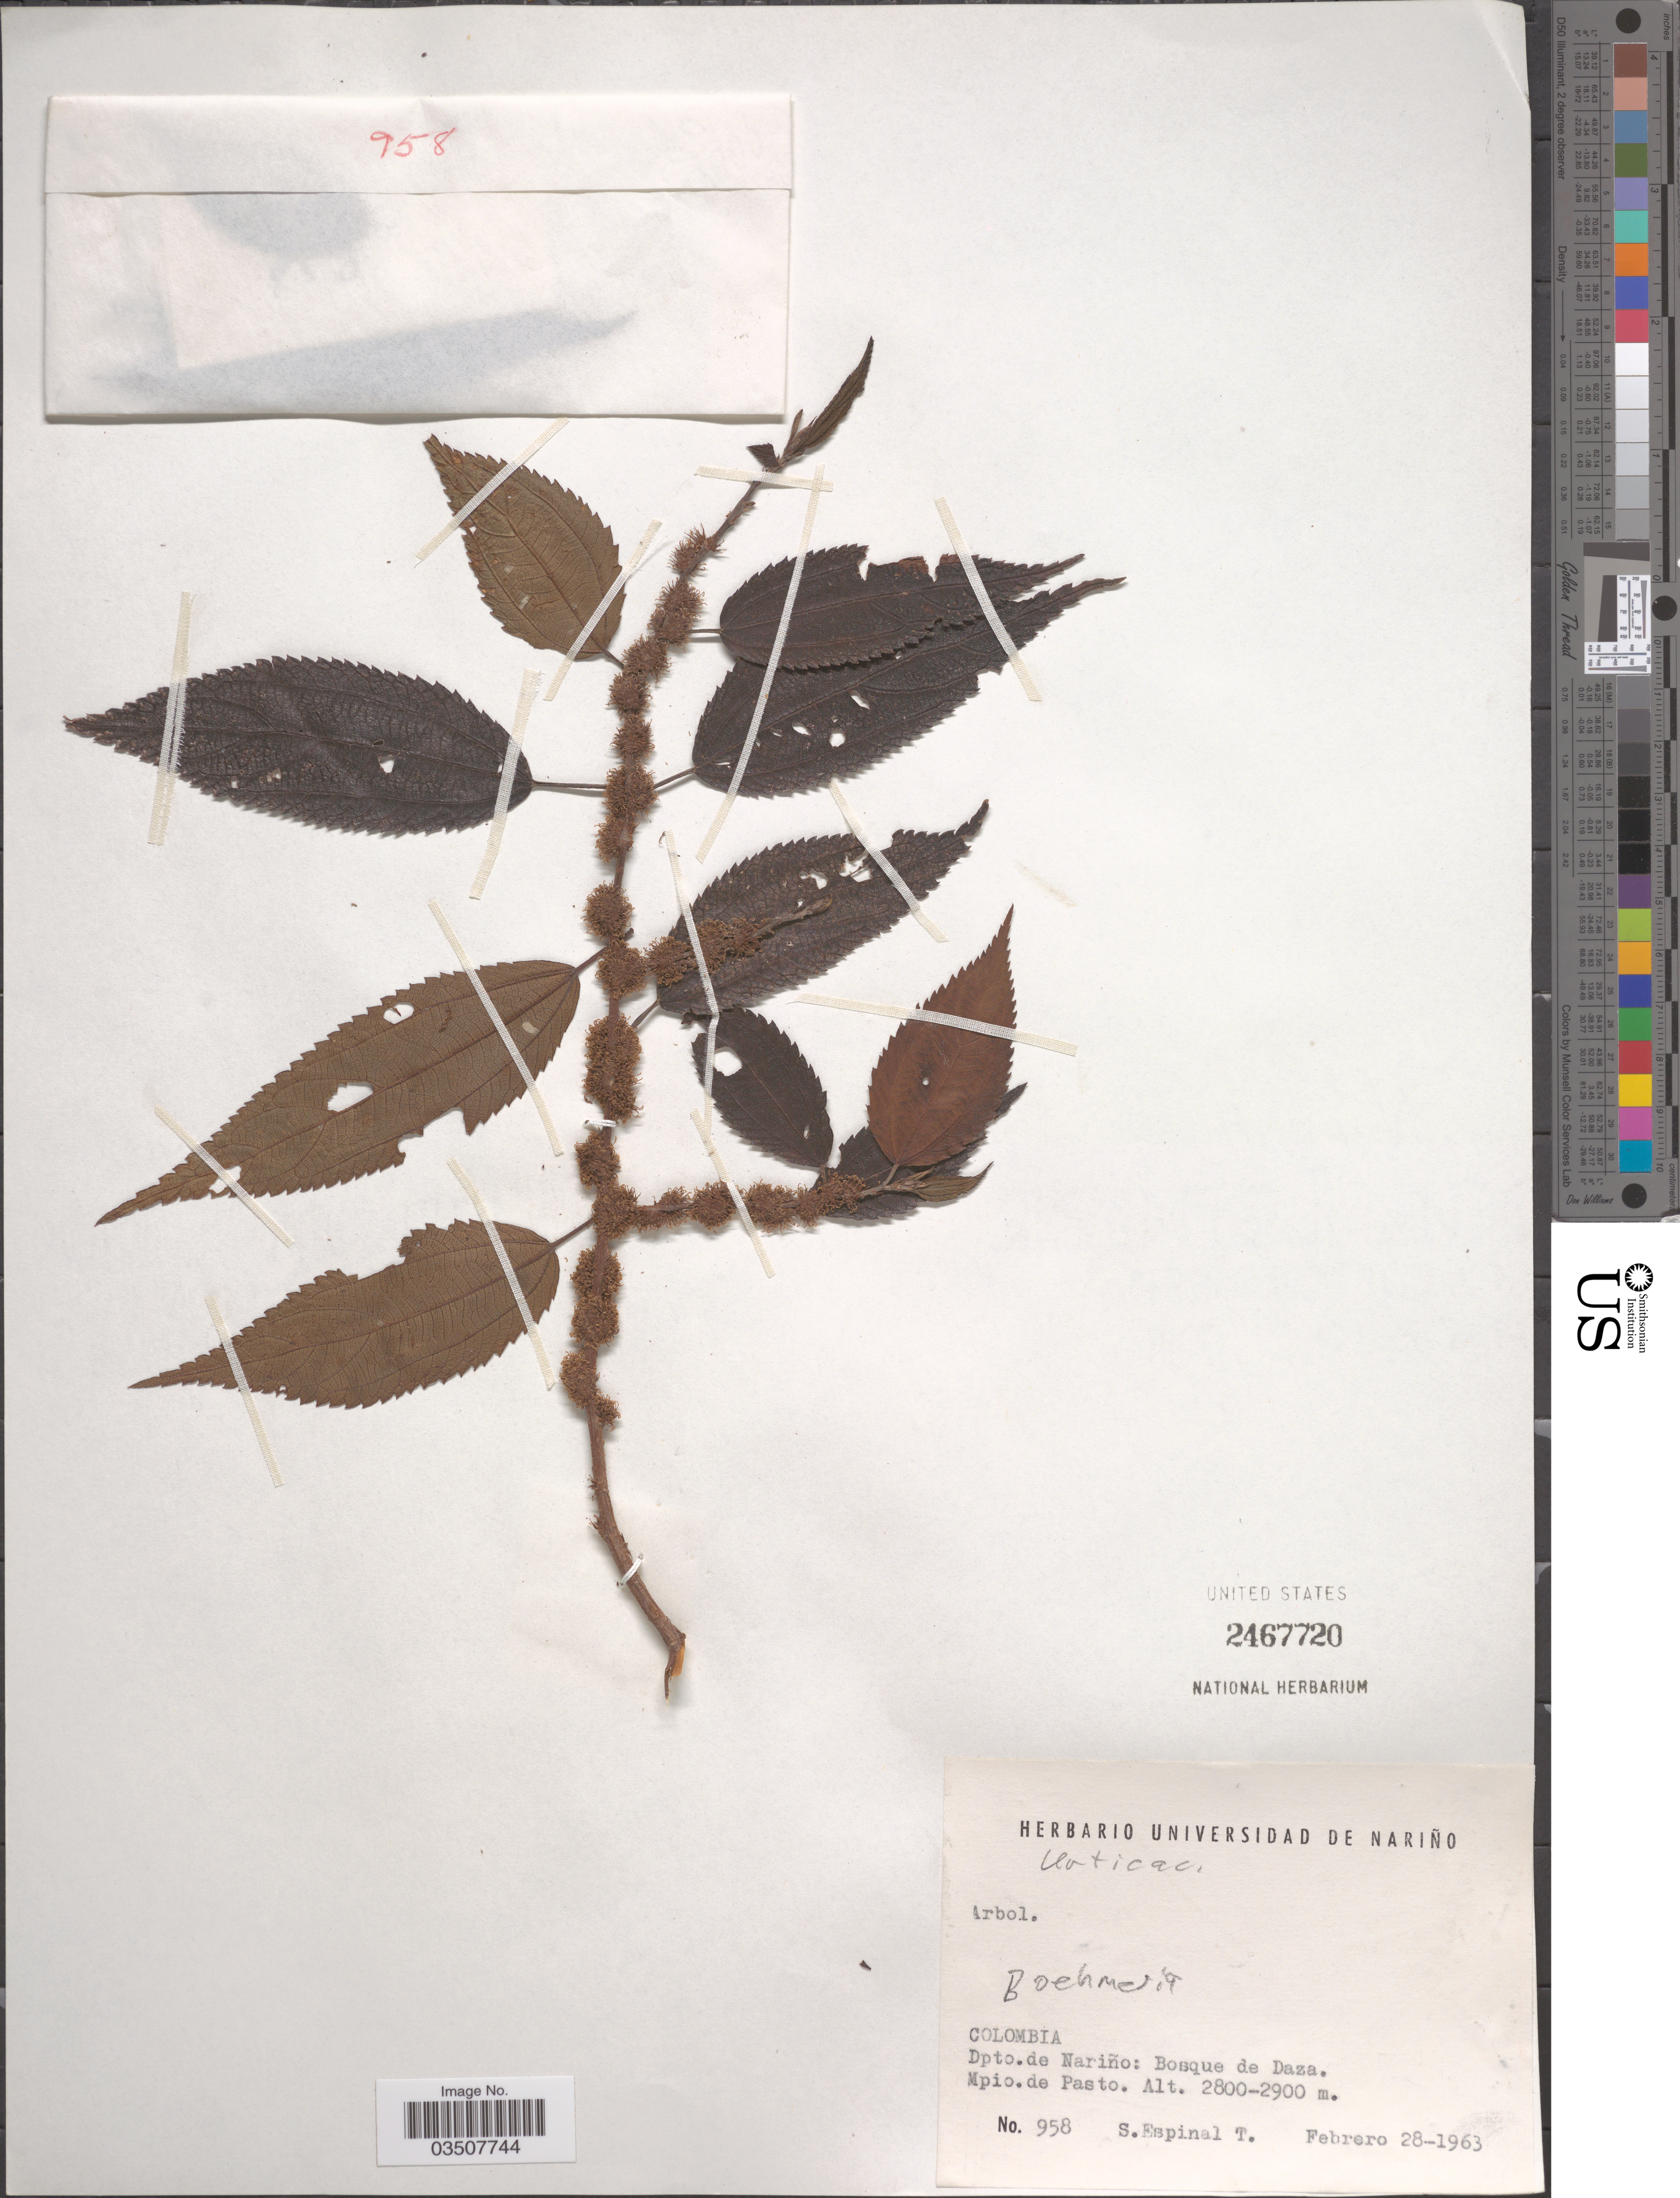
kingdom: Plantae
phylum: Tracheophyta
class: Magnoliopsida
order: Rosales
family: Urticaceae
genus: Boehmeria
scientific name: Boehmeria sp.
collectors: S. Espinal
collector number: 958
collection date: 1963-02-28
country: Colombia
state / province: Nariño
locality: Dpto. de Nariño: Bosque de Daza. Mpio. de Pasto.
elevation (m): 2800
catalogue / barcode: US 2467720